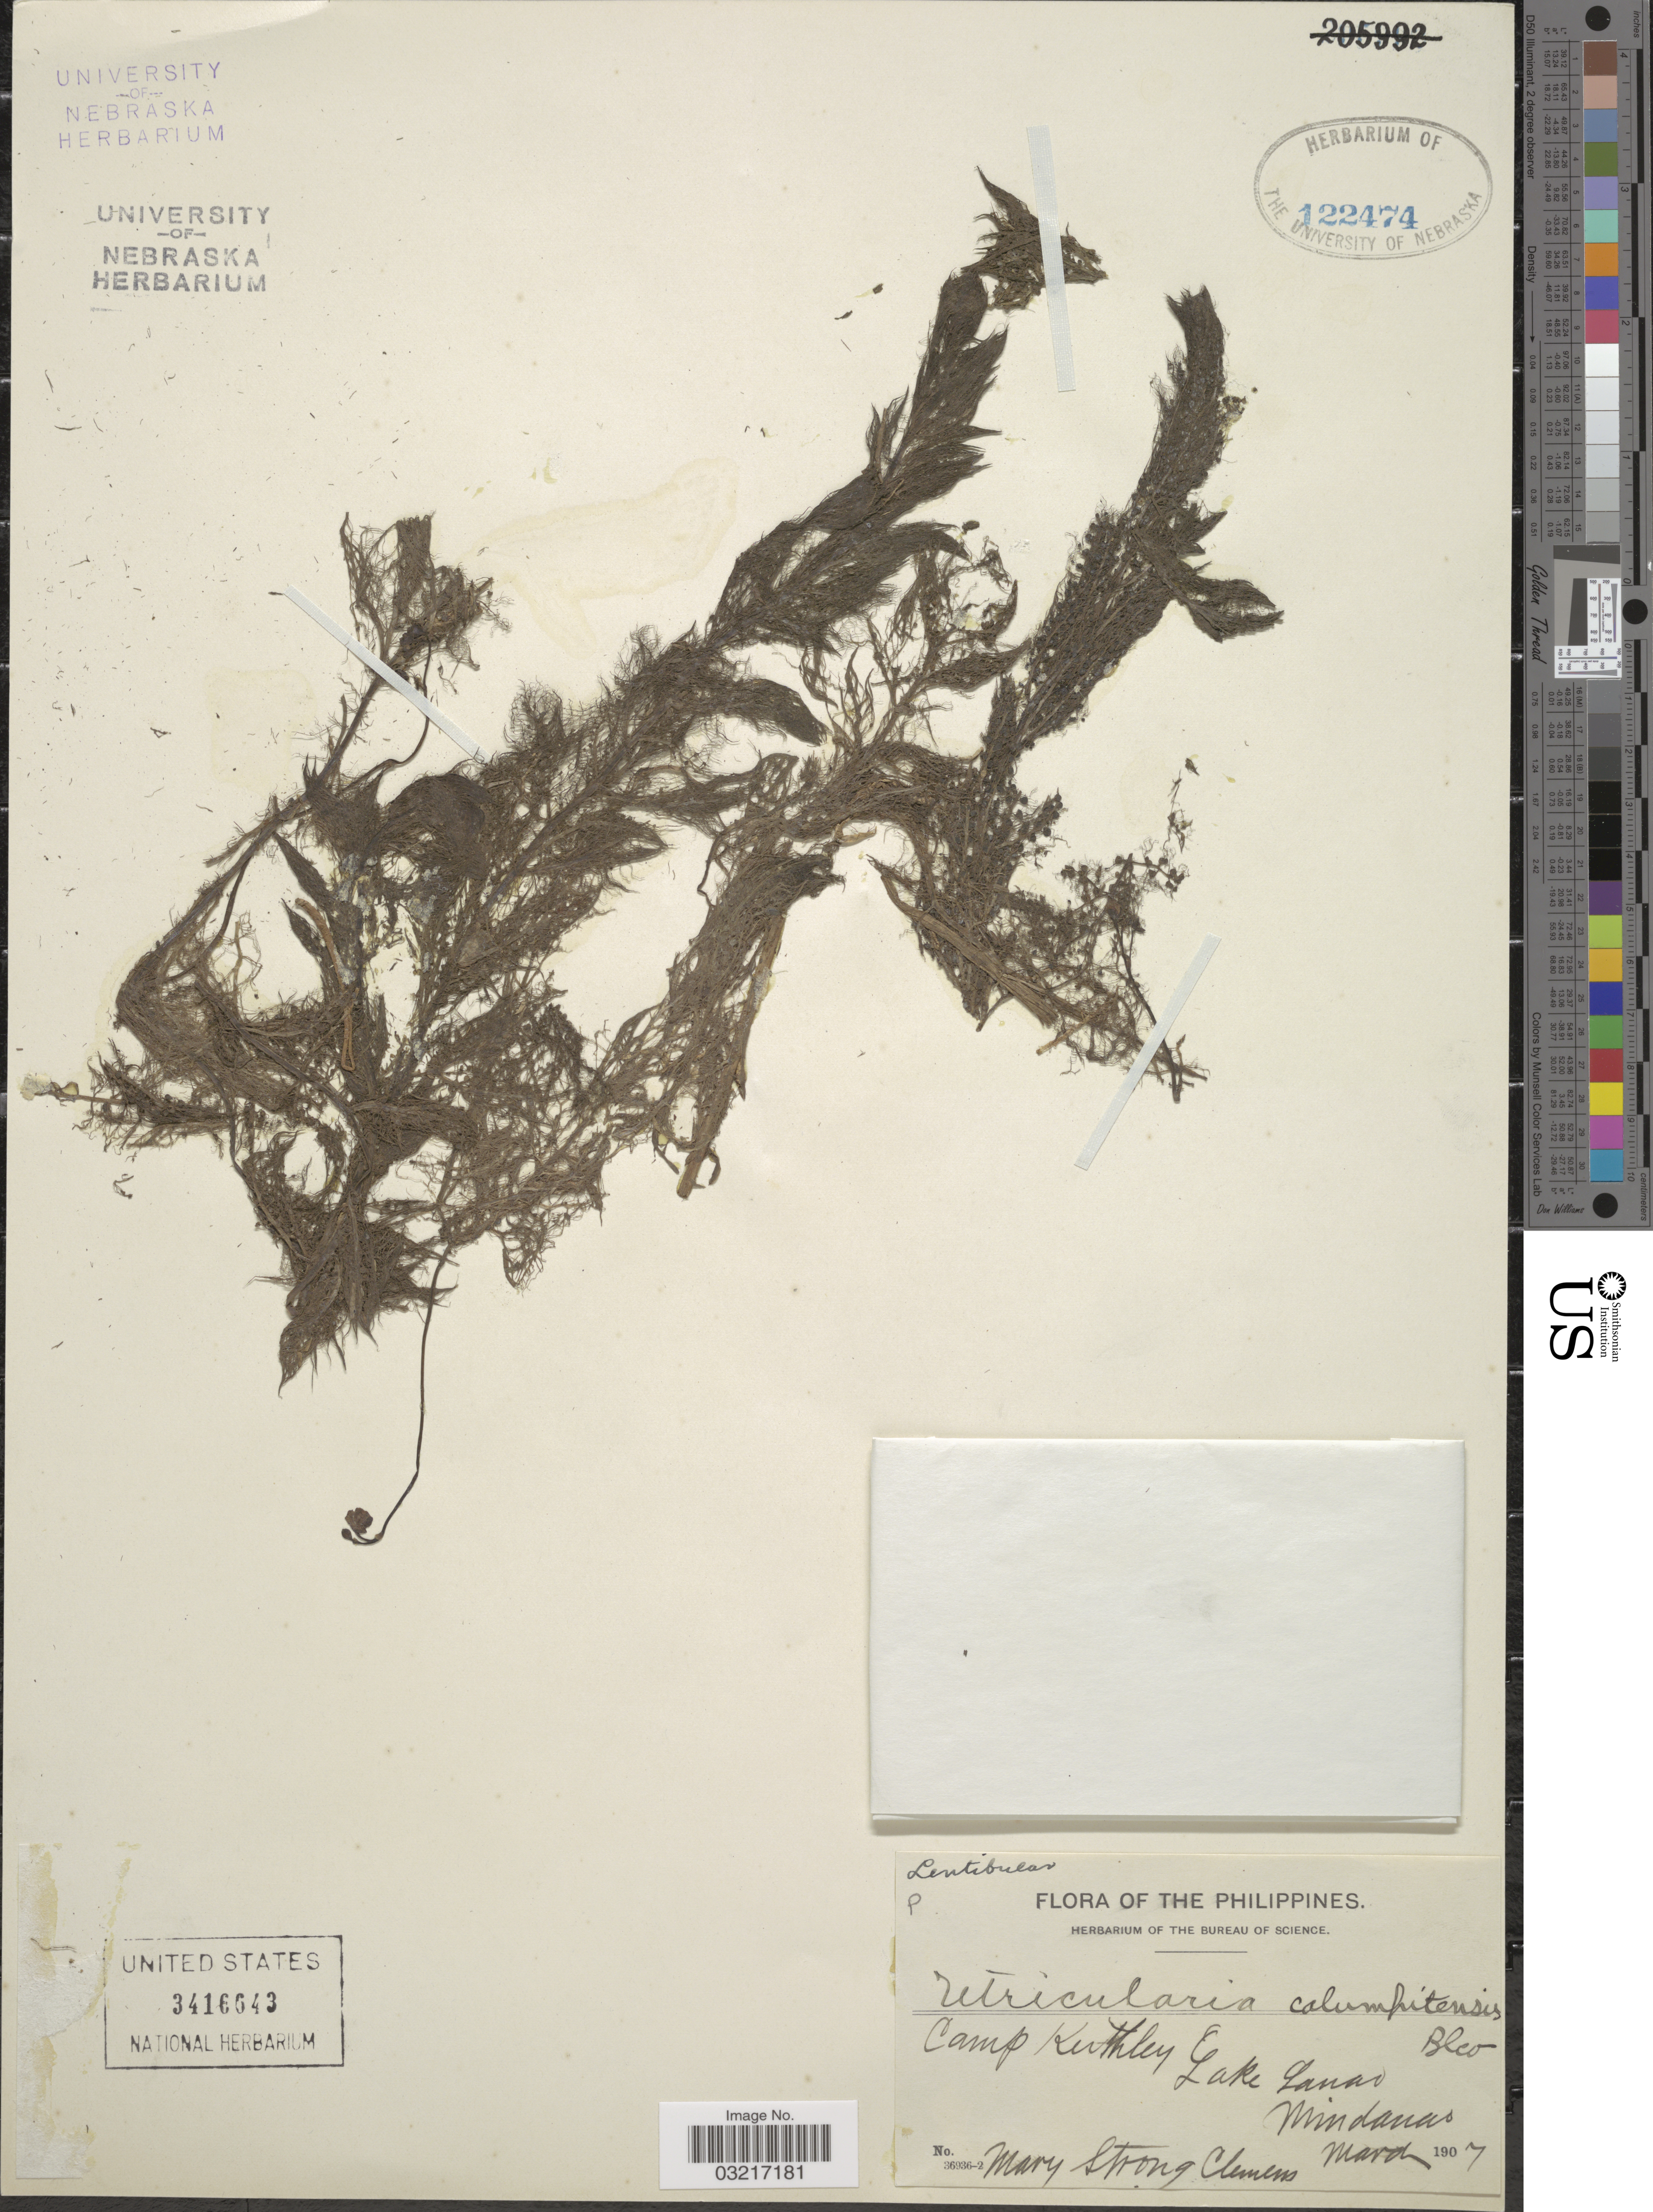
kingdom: Plantae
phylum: Tracheophyta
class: Magnoliopsida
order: Lamiales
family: Lentibulariaceae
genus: Utricularia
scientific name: Utricularia calumpitensis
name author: Llanos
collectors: M. S. Clemens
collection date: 1907-03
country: Philippines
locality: Camp Keithley. Lake Lanao, Mindanao.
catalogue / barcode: US 3416643